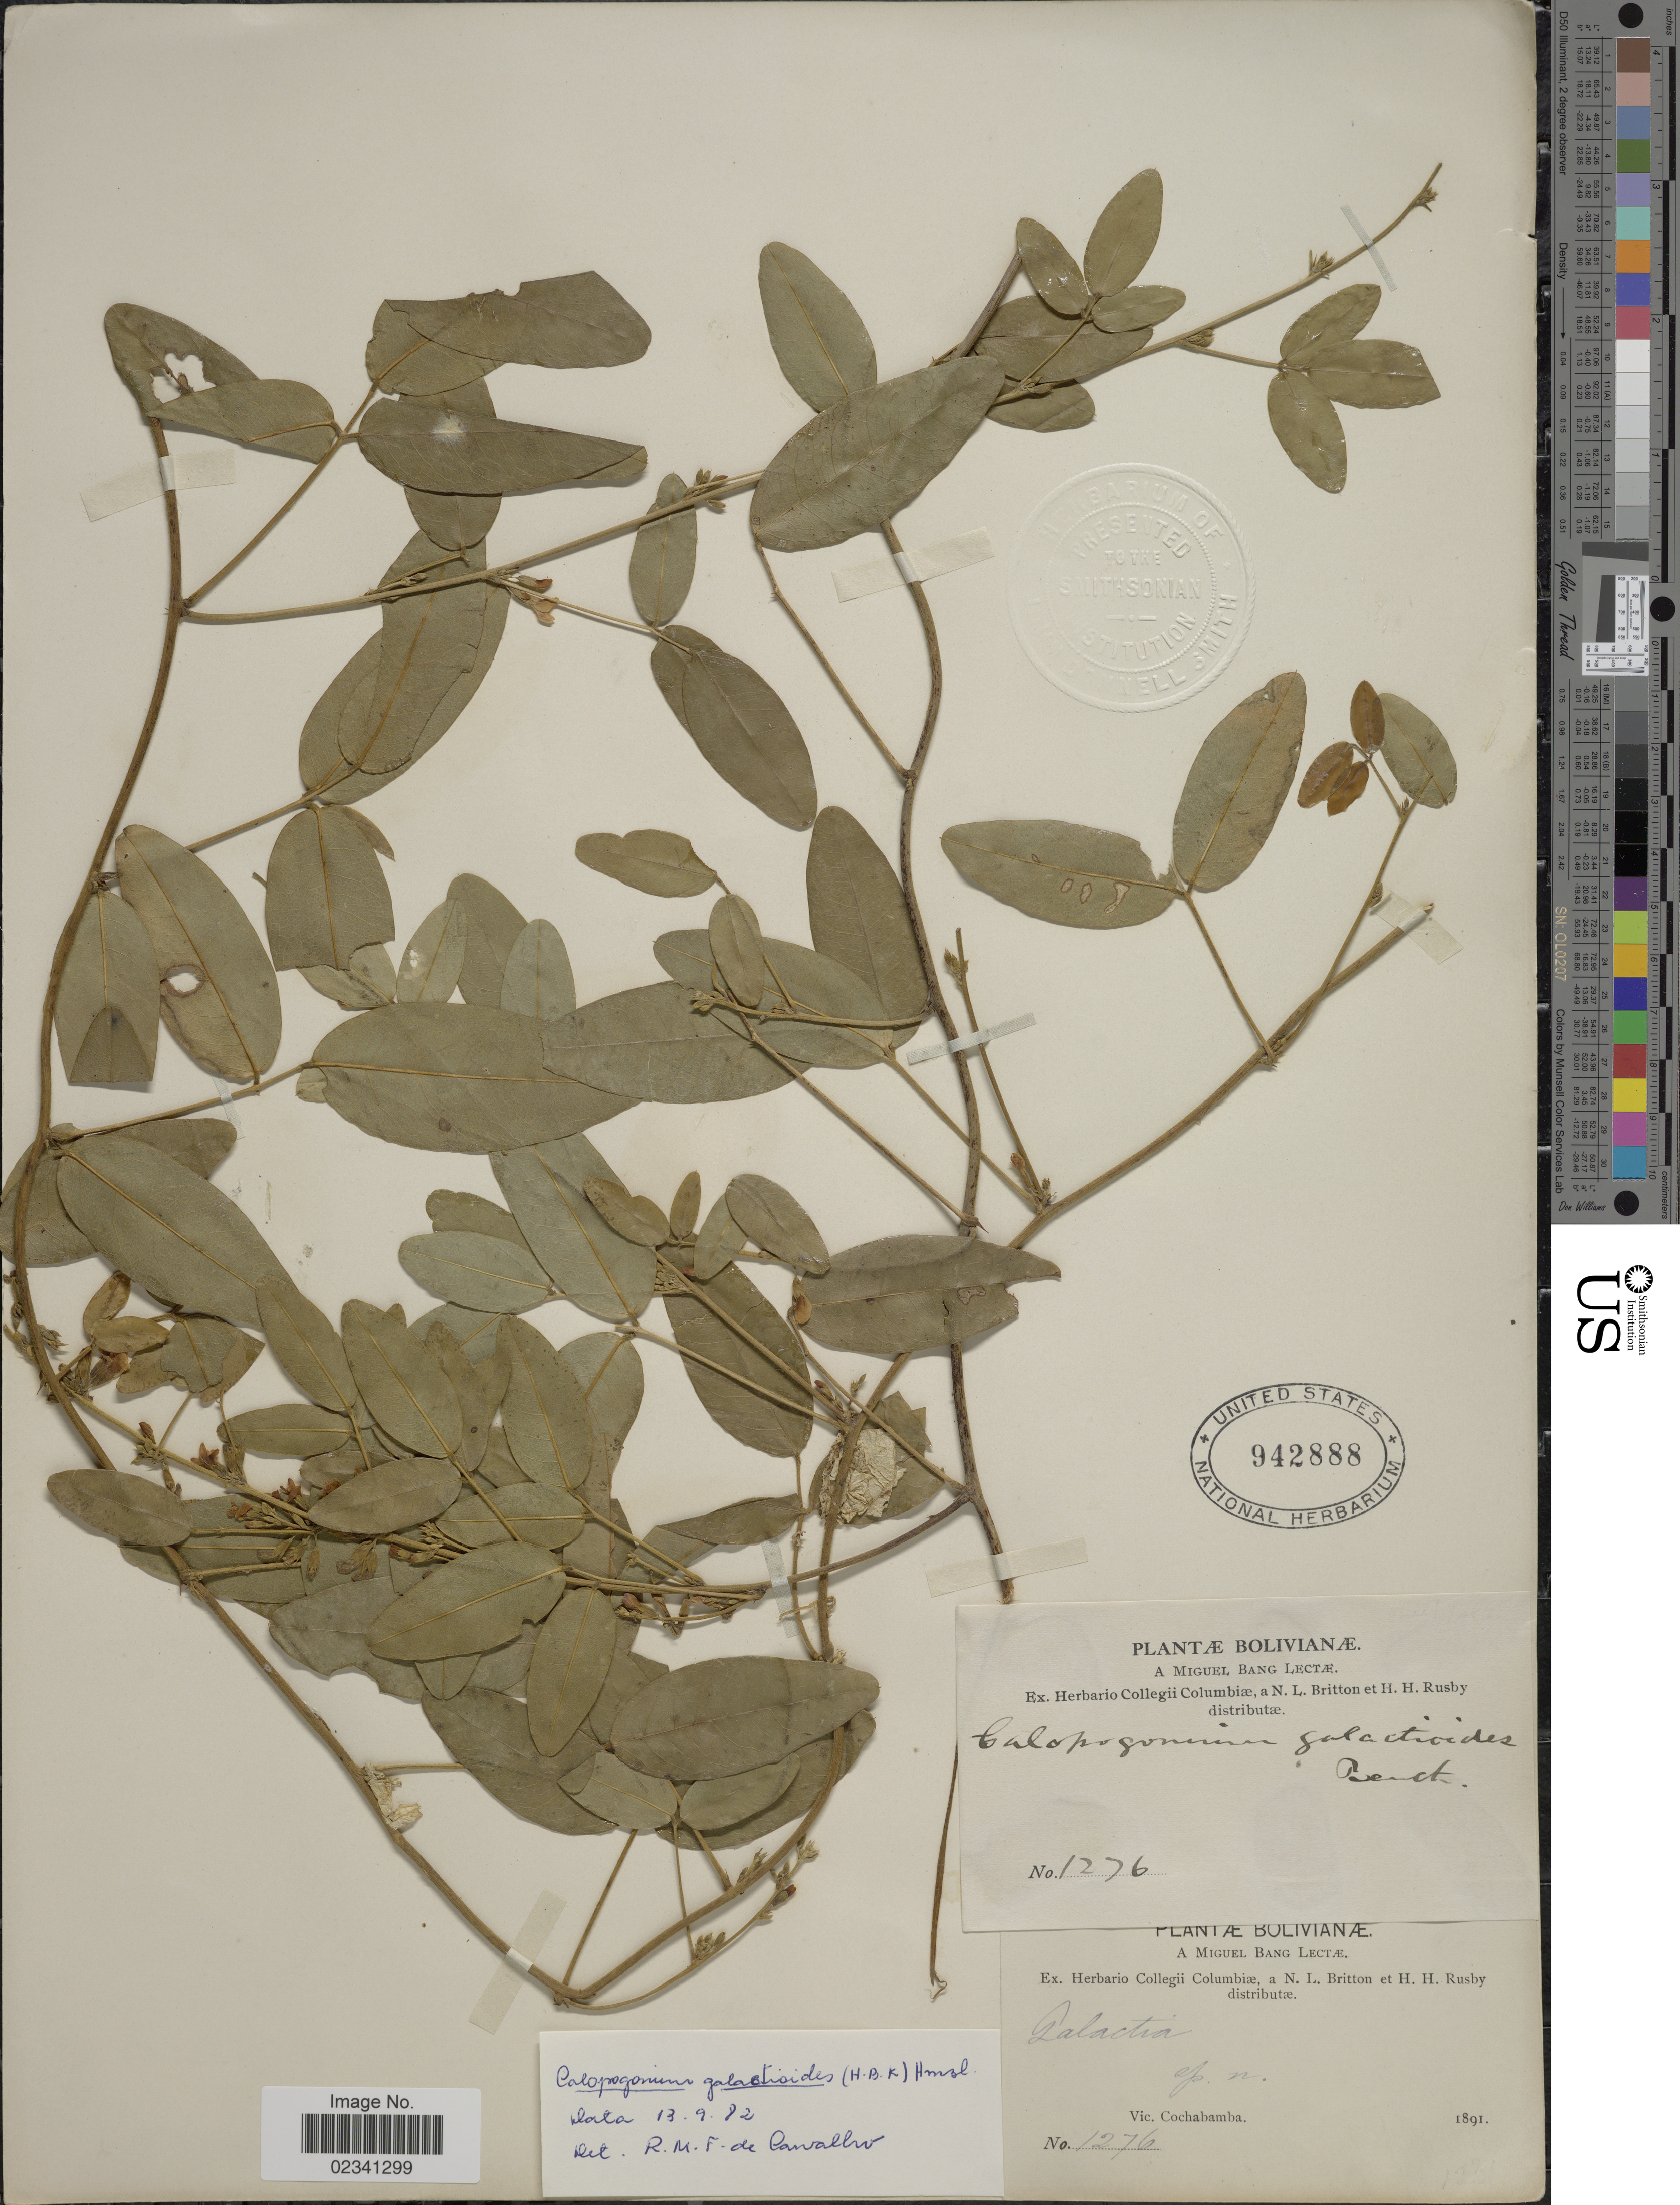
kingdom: Plantae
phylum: Tracheophyta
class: Magnoliopsida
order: Fabales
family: Fabaceae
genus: Calopogonium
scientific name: Calopogonium galactioides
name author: (Kunth) Hemsl.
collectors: M. Bang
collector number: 1276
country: Bolivia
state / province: Cochabamba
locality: Vic. Cochabamba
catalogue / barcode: US 942888